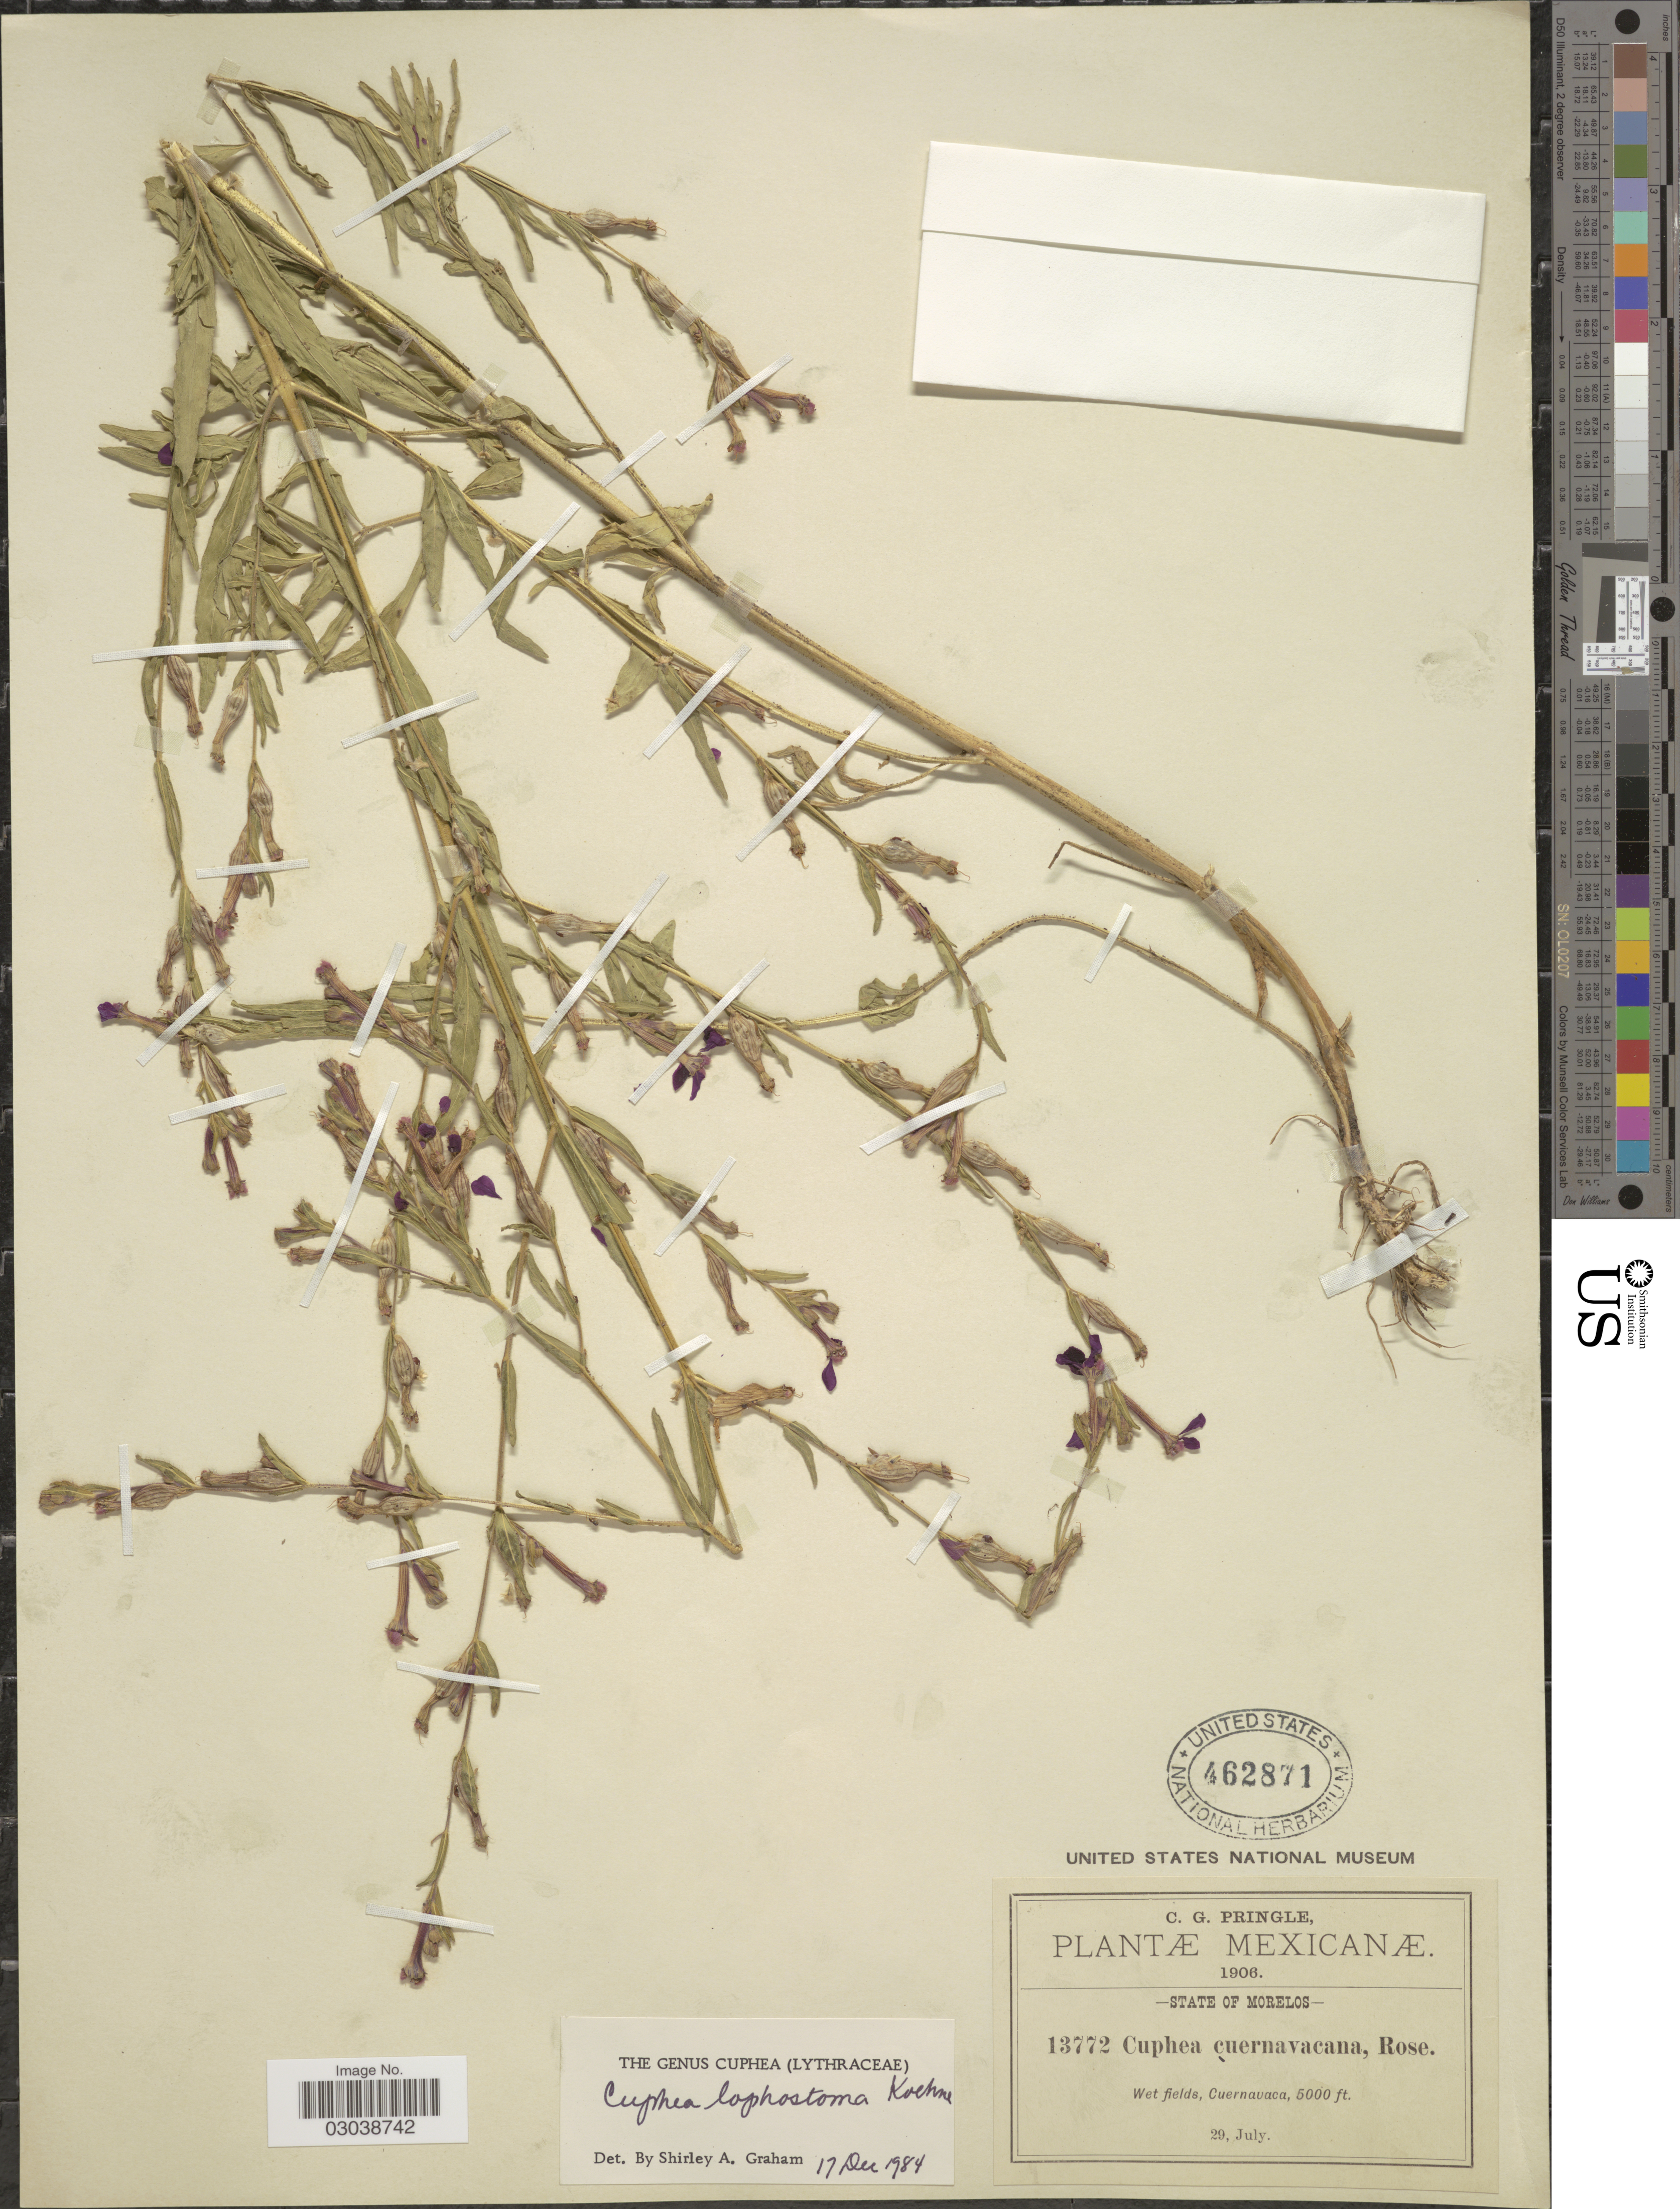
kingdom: Plantae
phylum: Tracheophyta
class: Magnoliopsida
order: Myrtales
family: Lythraceae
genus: Cuphea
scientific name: Cuphea lophostoma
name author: Koehne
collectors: C. G. Pringle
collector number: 13772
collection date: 1906-07-29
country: Mexico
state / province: Morelos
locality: Wet fields, Cuernavaca.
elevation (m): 1524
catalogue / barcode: US 462871